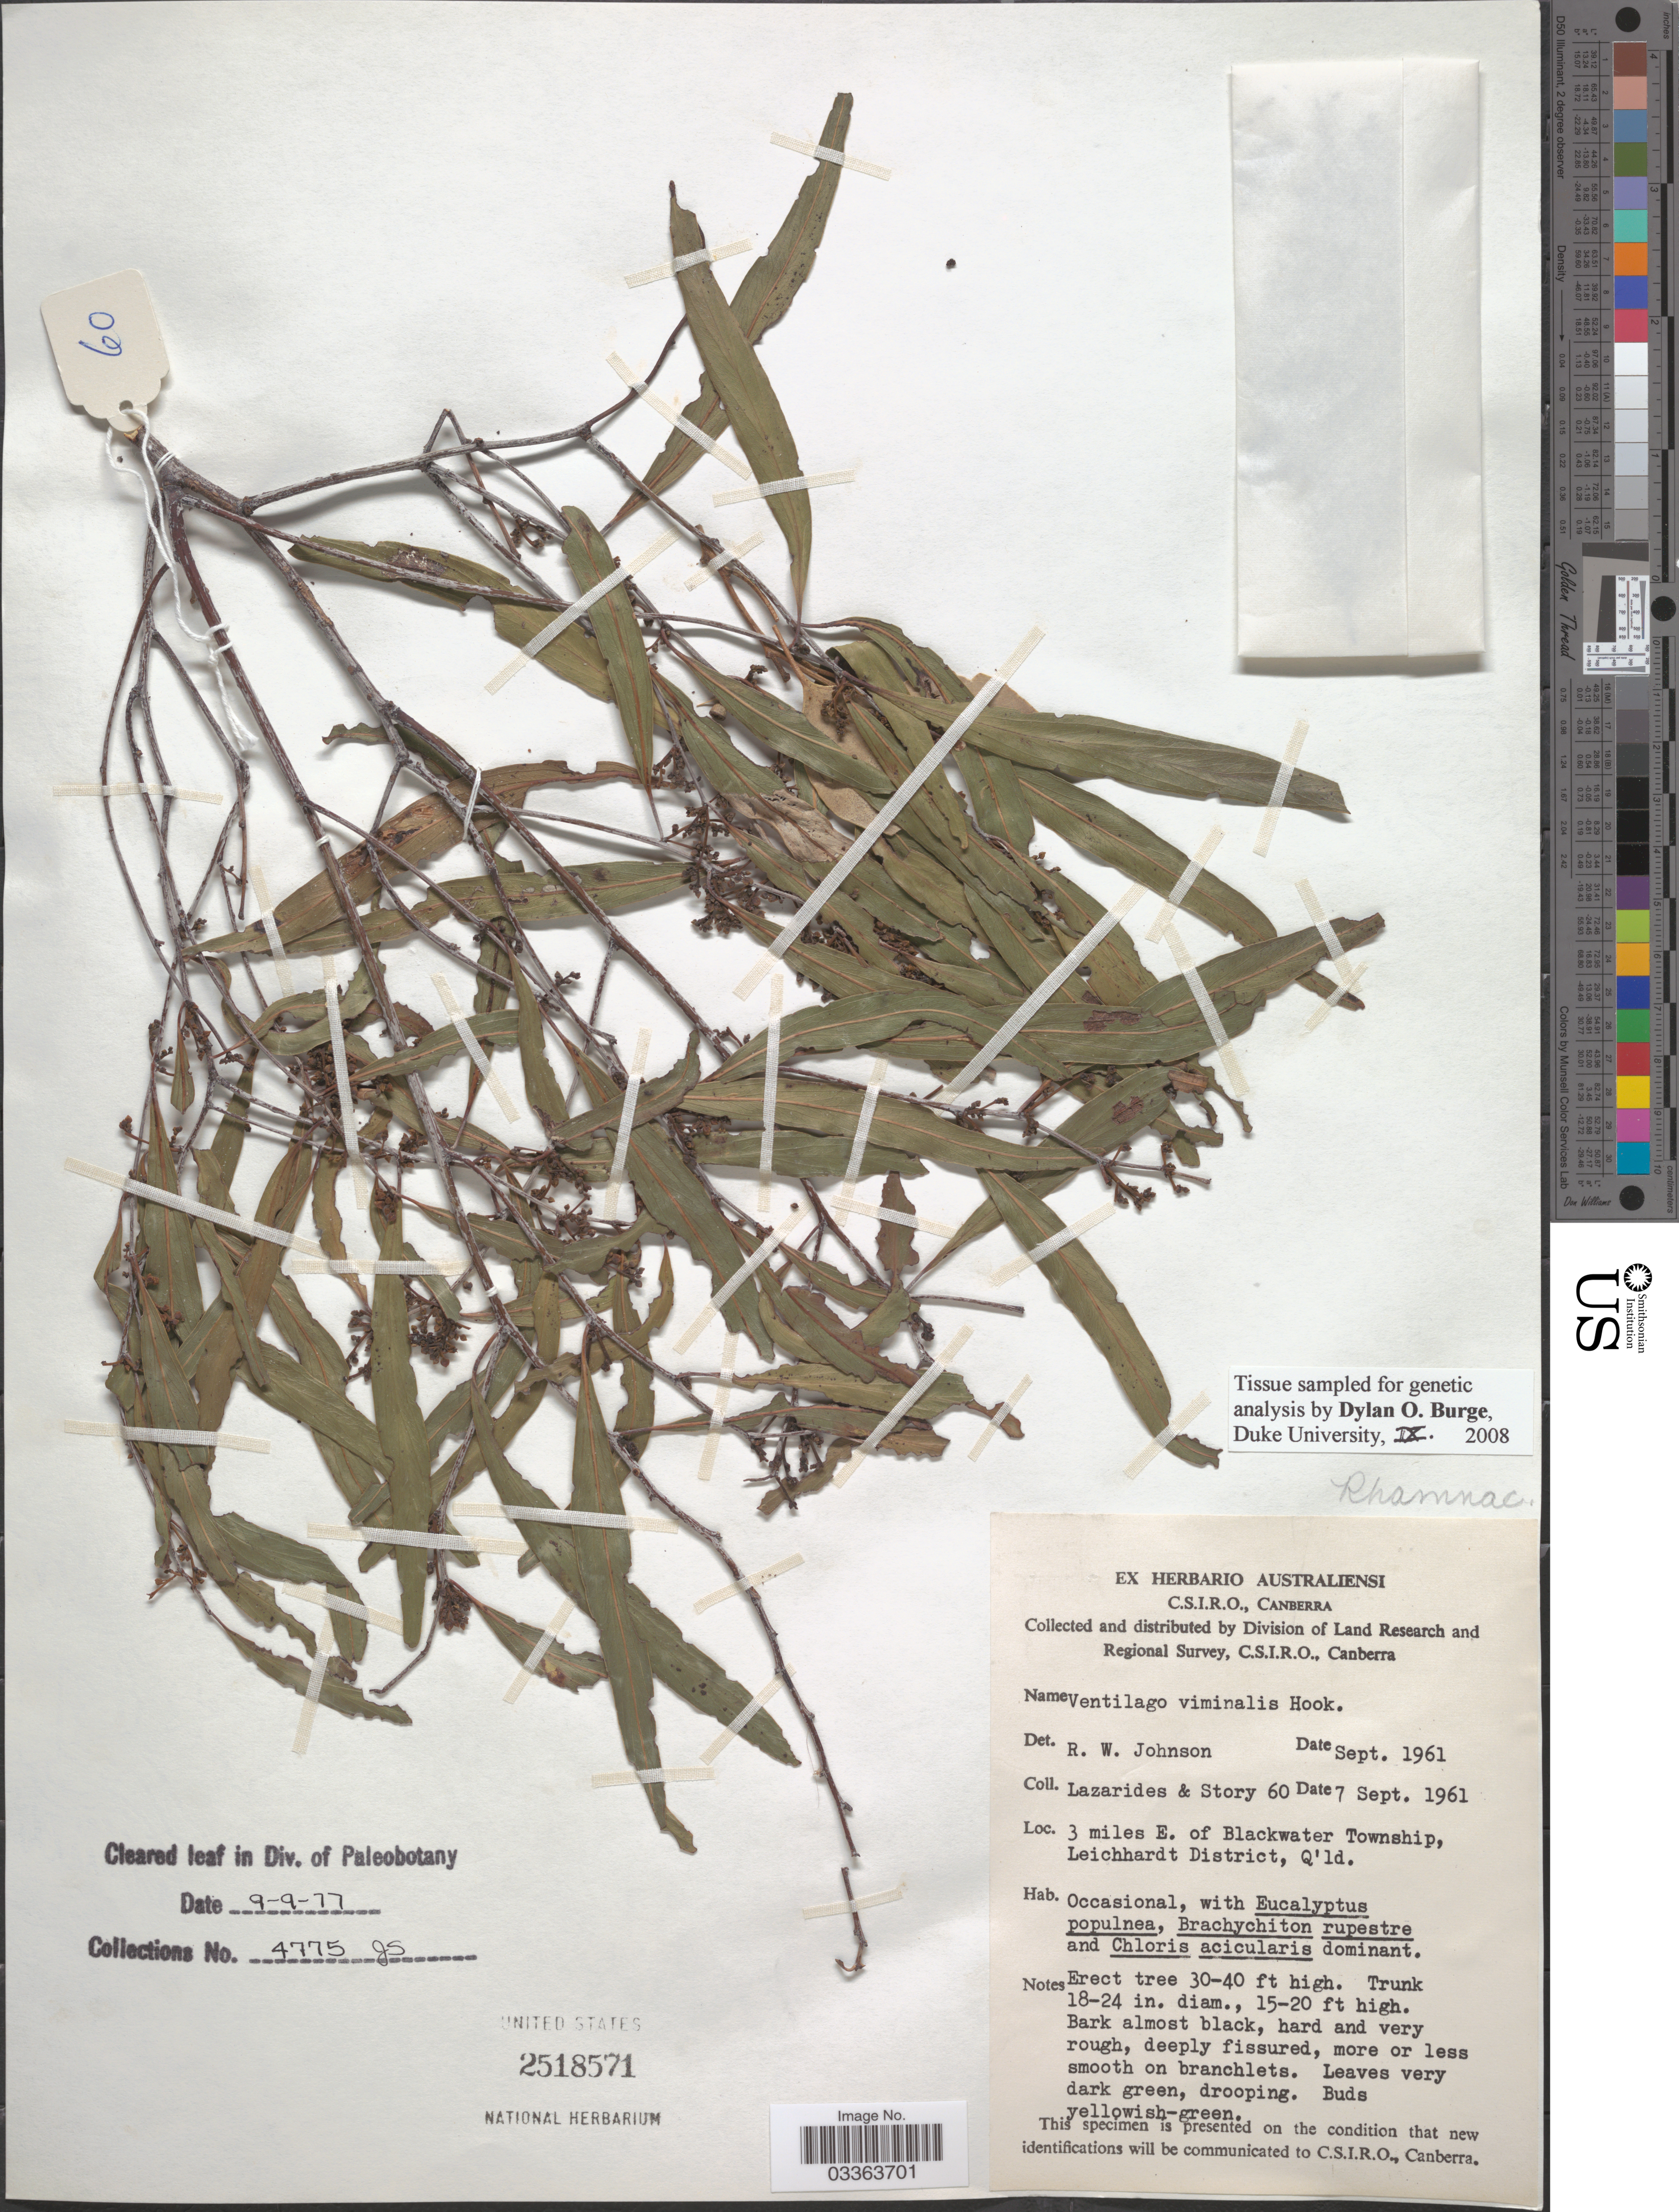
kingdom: Plantae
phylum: Tracheophyta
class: Magnoliopsida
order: Rosales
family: Rhamnaceae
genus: Ventilago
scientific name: Ventilago viminalis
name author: Hook.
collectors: M. Lazarides & -. Story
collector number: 60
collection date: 1961-09-07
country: Australia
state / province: Queensland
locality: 3 miles E. of Blackwater Township, Leichhardt District.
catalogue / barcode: US 2518571